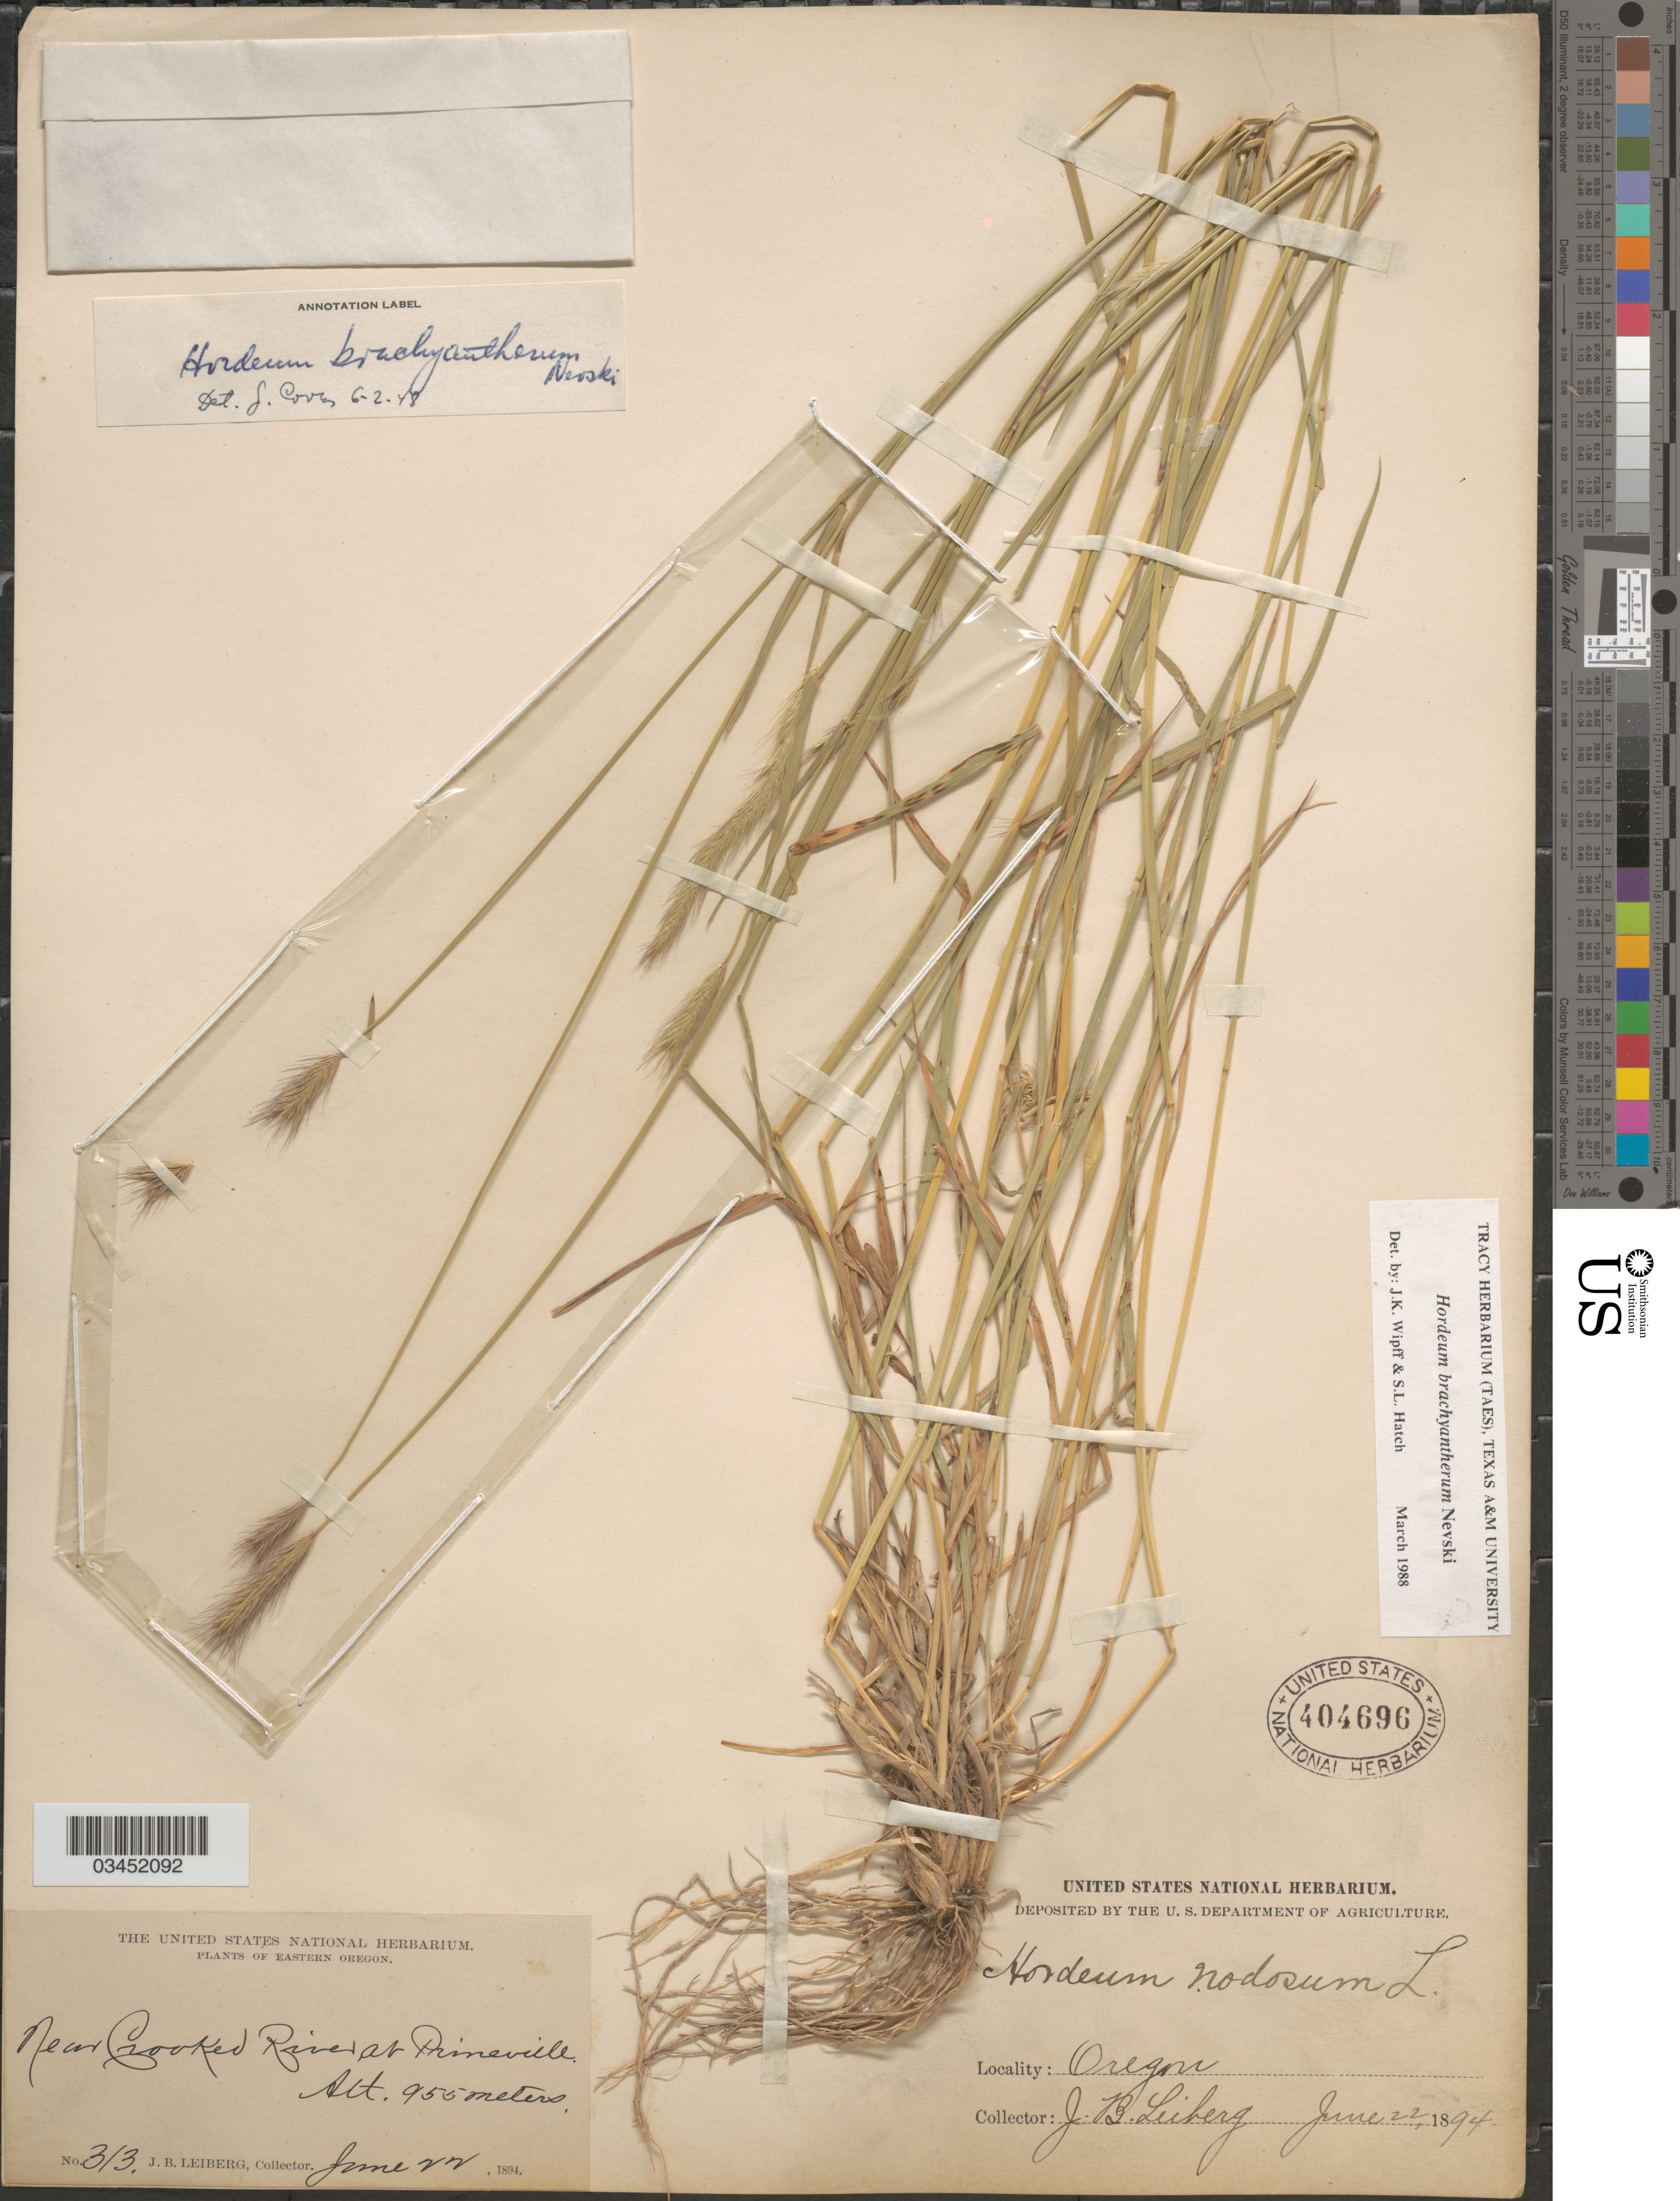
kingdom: Plantae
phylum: Tracheophyta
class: Liliopsida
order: Poales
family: Poaceae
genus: Hordeum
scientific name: Hordeum brachyantherum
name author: Nevski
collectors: J. B. Leiberg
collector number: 313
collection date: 1894-06-22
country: United States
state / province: Oregon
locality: Eastern Oregon. Near Crooked River at Prineville.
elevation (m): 955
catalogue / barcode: US 404696